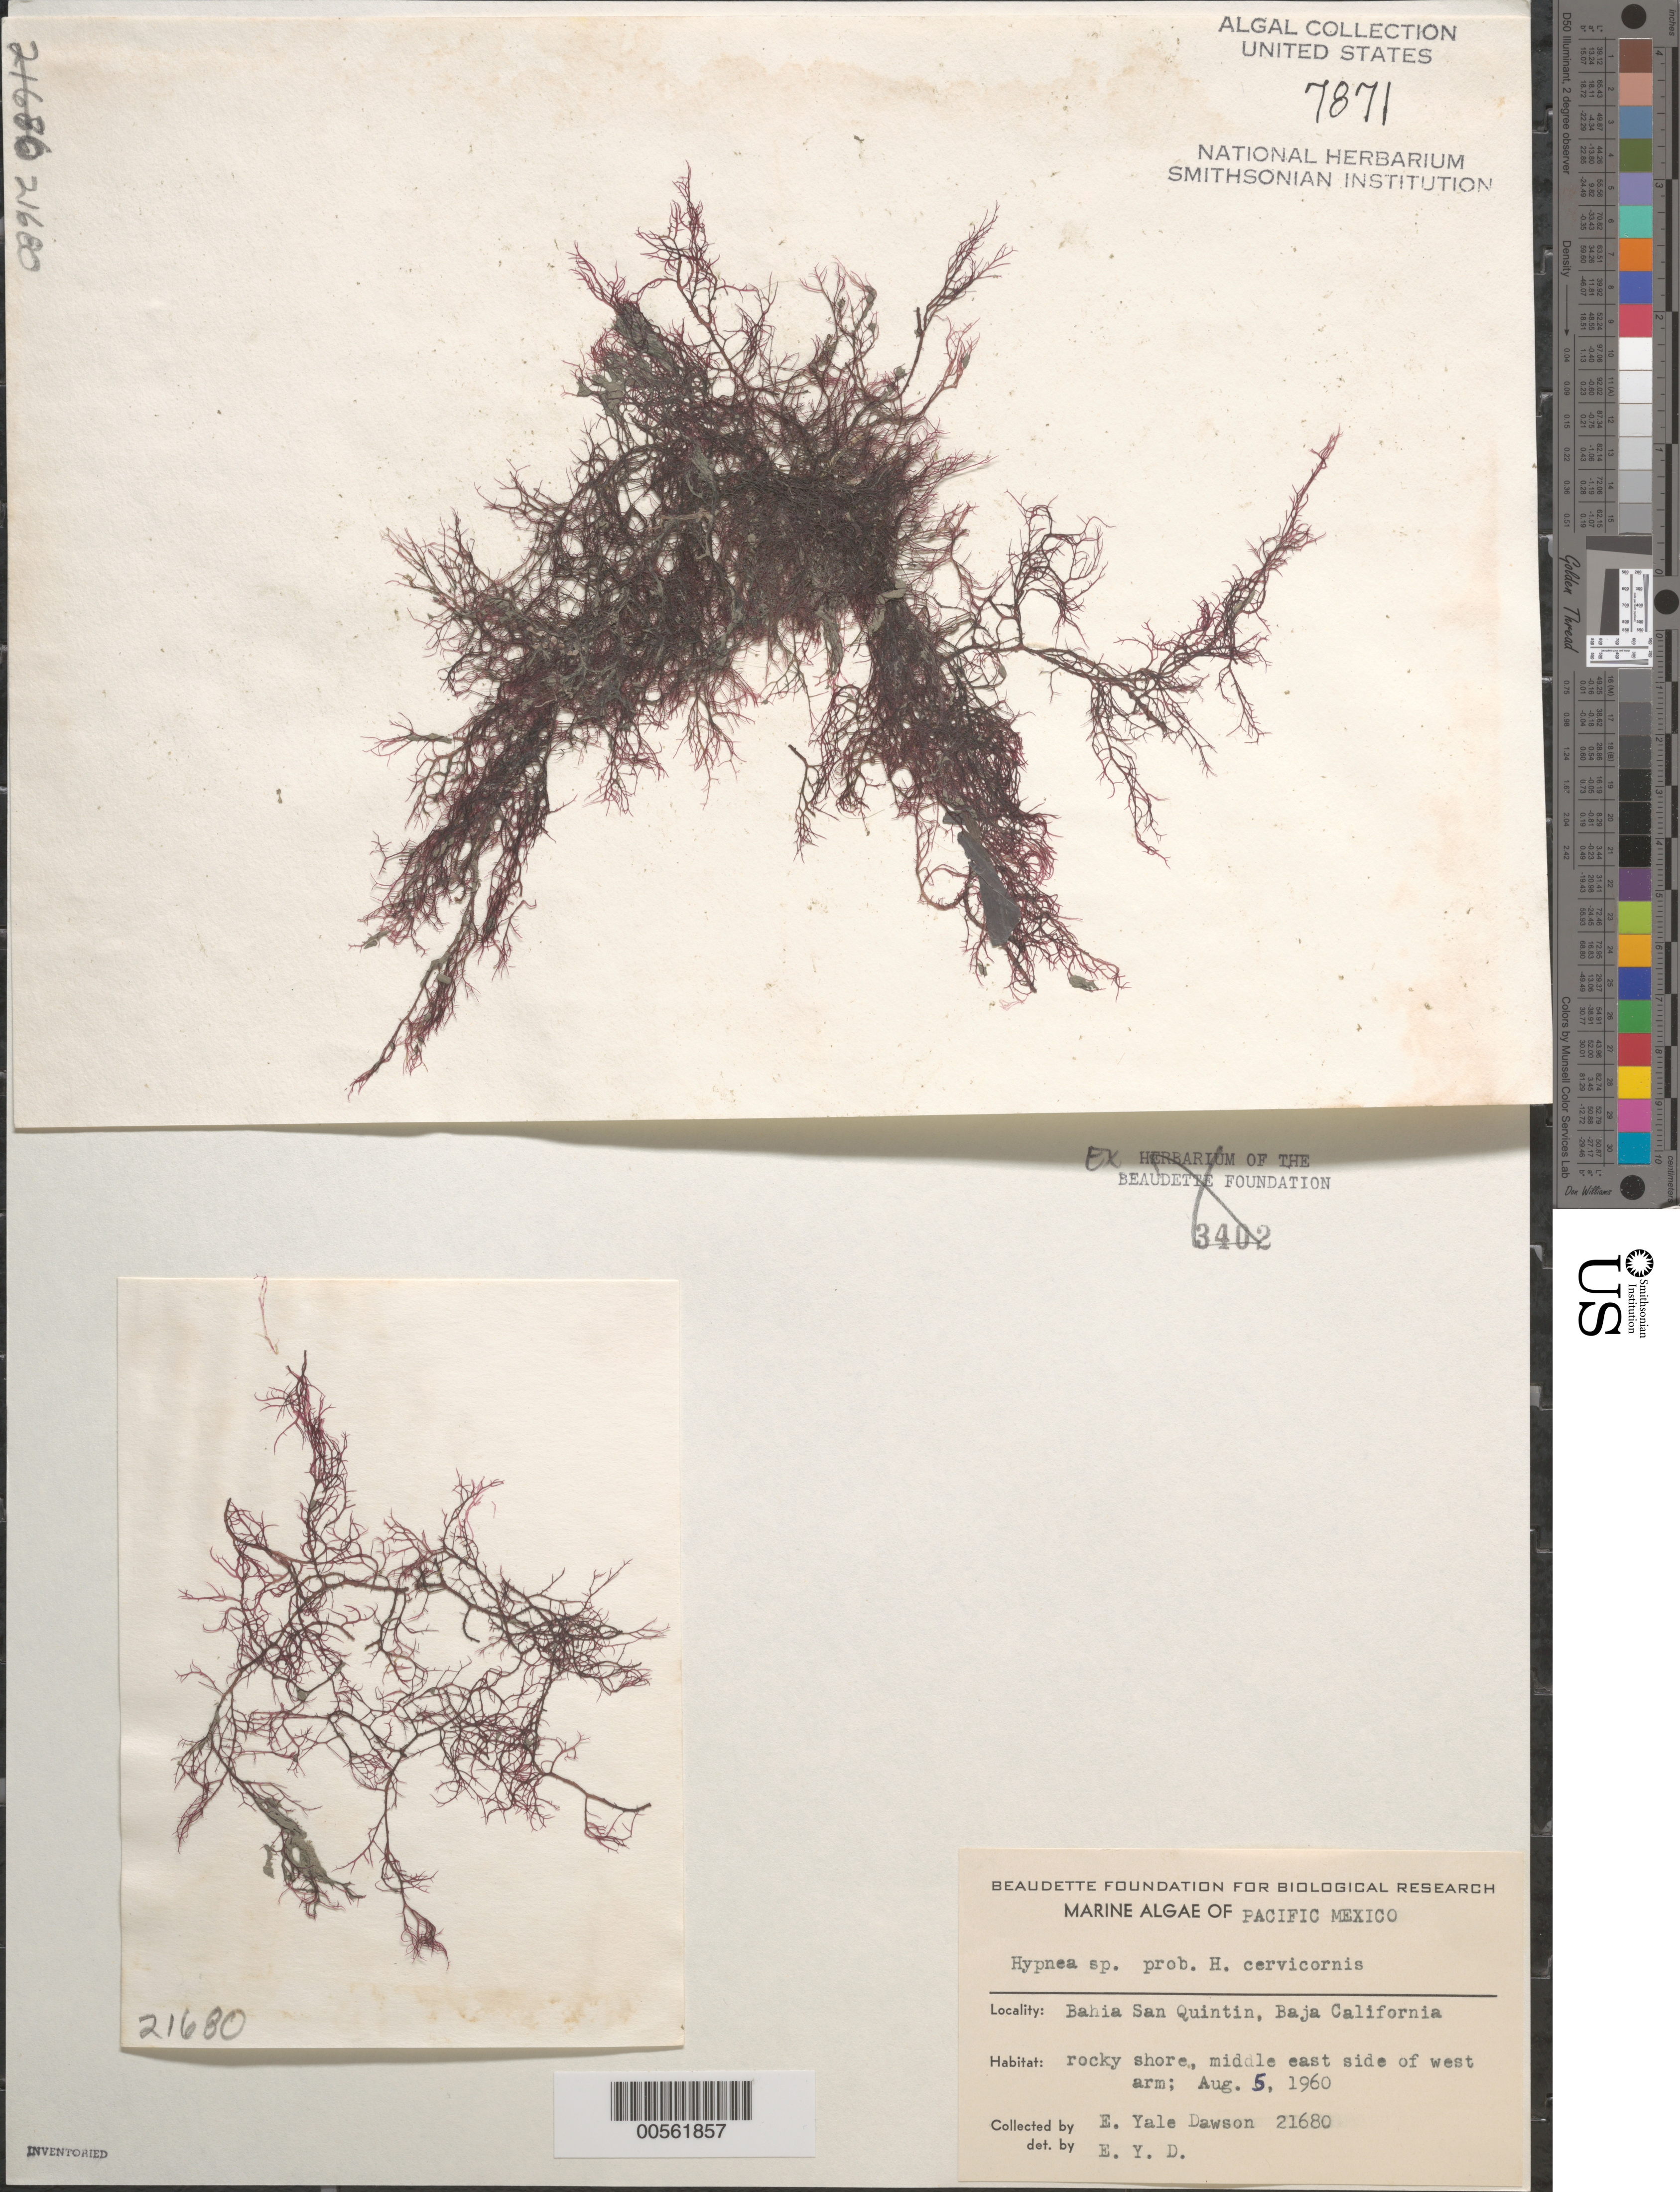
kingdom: Plantae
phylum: Rhodophyta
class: Florideophyceae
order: Gigartinales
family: Cystocloniaceae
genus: Hypnea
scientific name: Hypnea cervicornis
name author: J. Agardh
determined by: Dawson, E. Y.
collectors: E. Y. Dawson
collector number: EYD 21680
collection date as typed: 05 Aug 1960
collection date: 1960-08-05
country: Mexico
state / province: Baja California Norte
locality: Bahia San Quintin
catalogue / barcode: US 7871